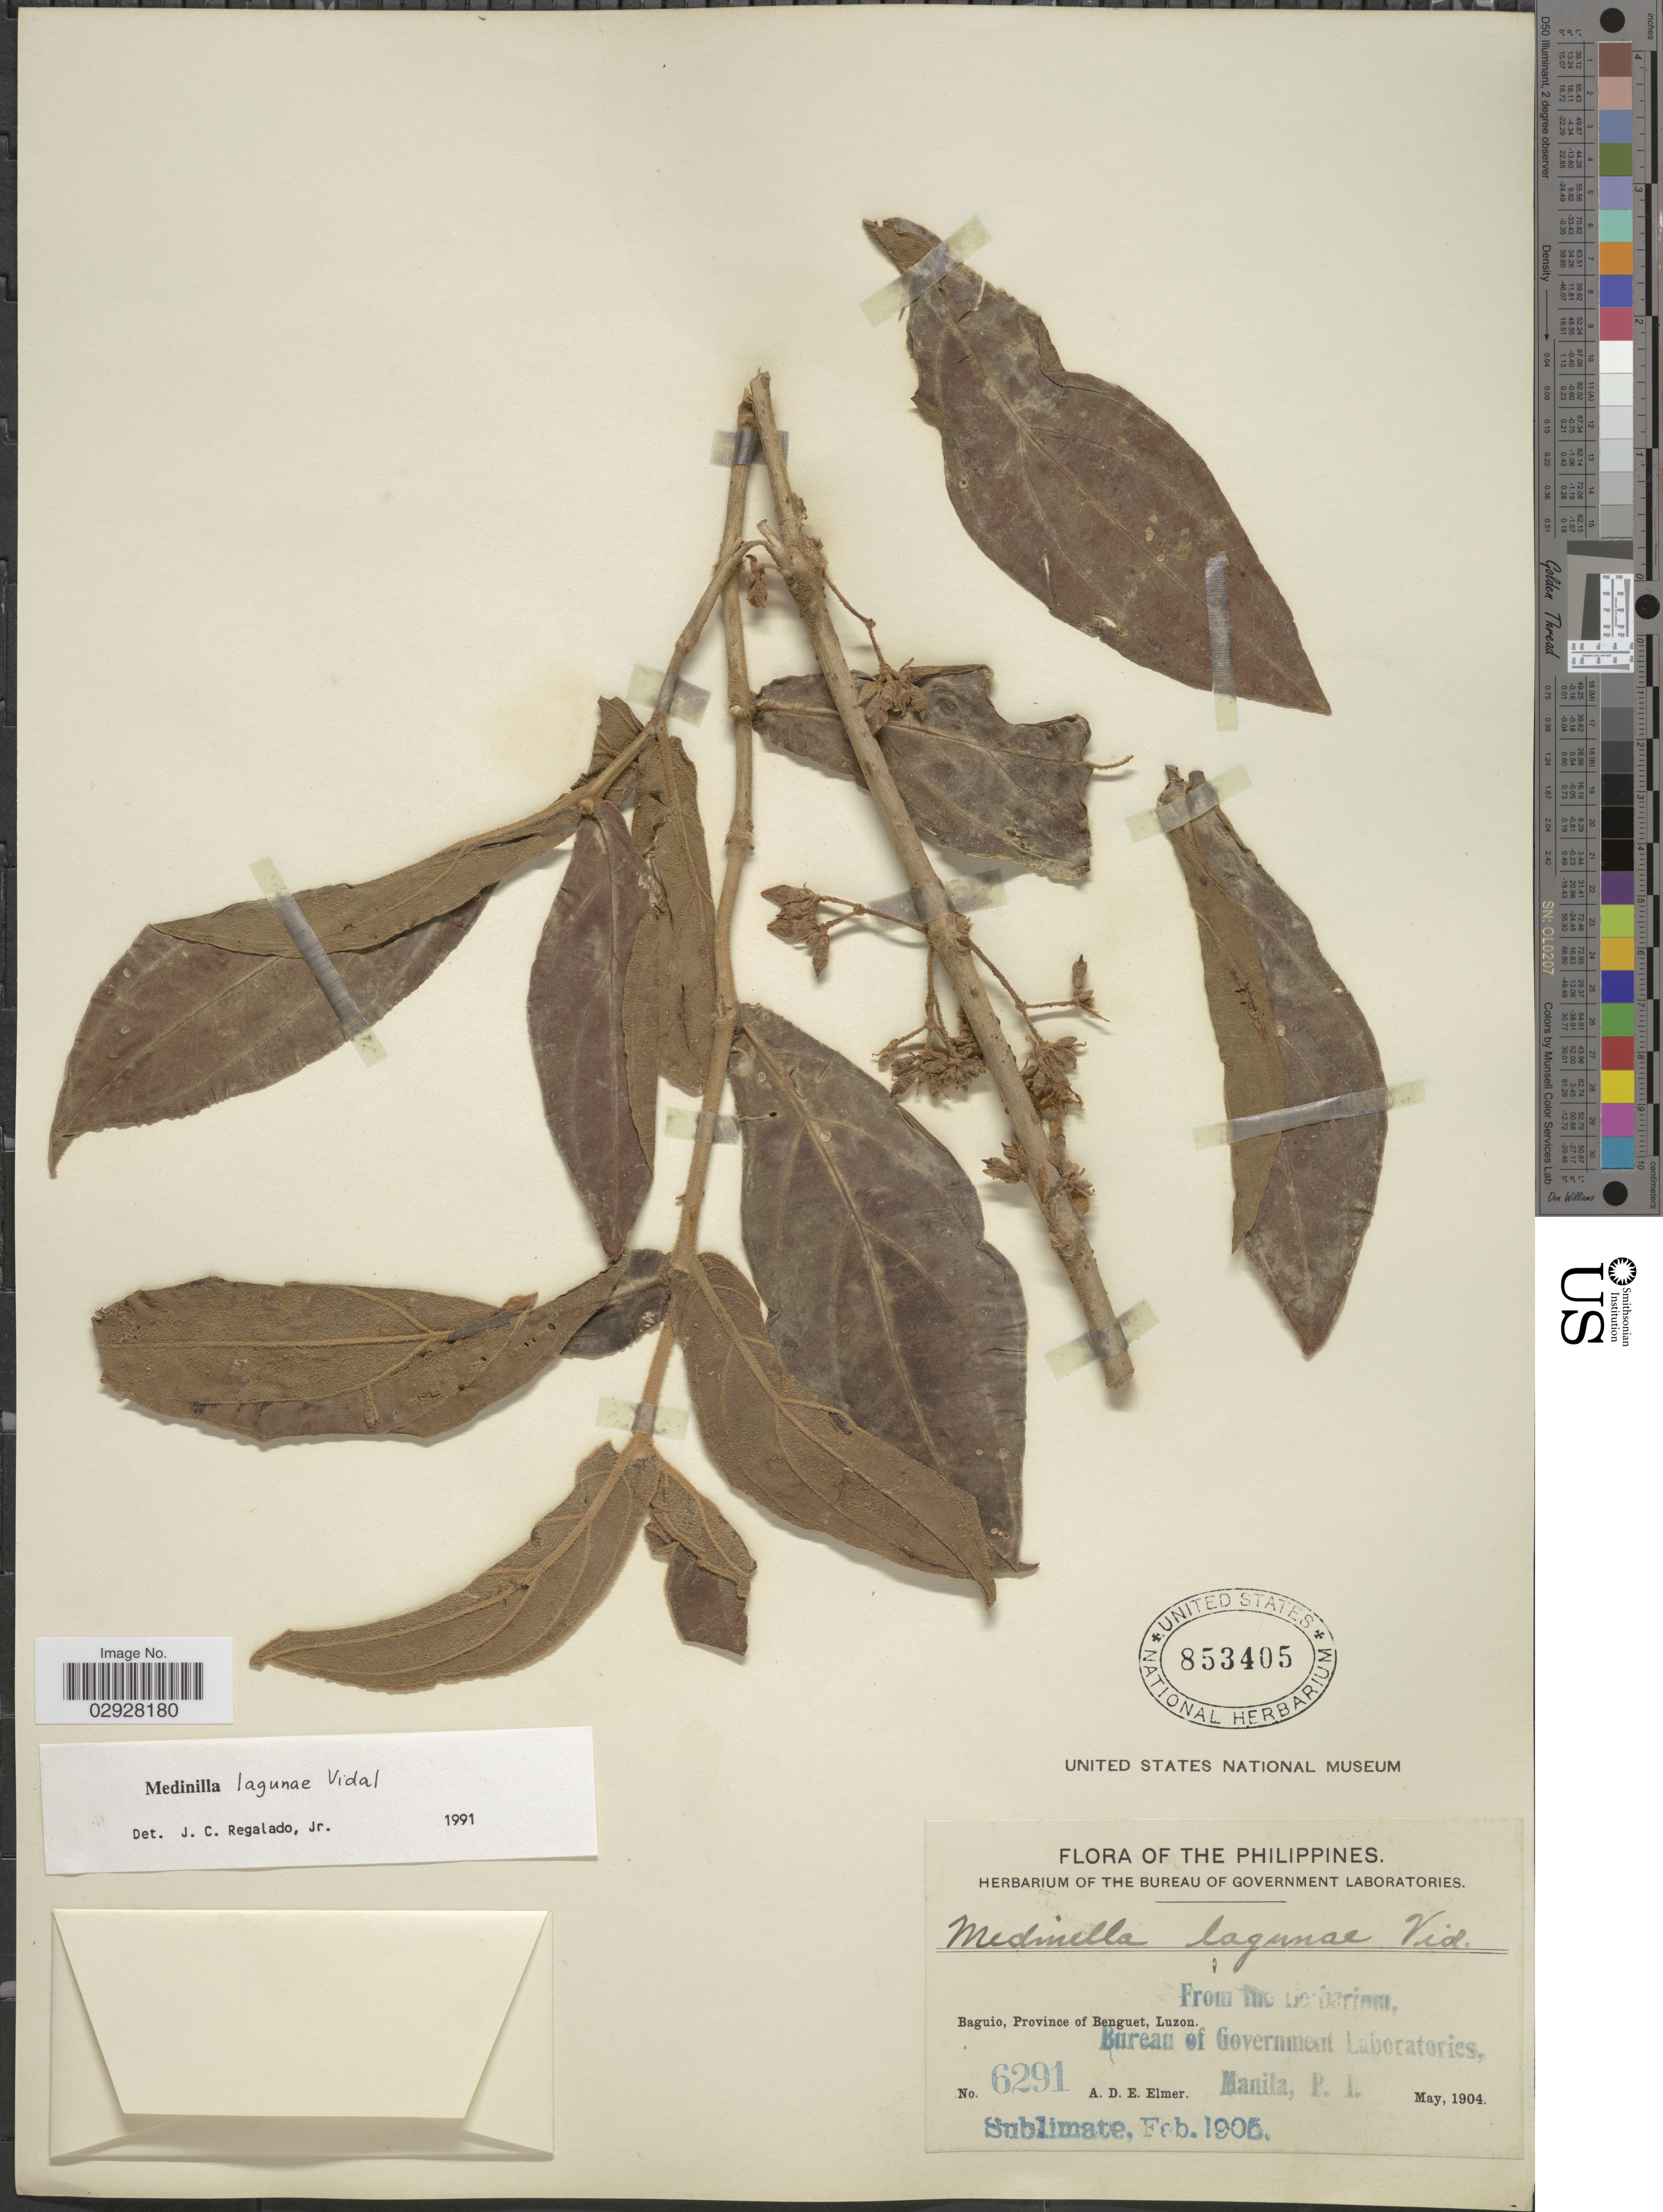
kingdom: Plantae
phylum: Tracheophyta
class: Magnoliopsida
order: Myrtales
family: Melastomataceae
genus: Medinilla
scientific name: Medinilla lagunae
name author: S. Vidal & Fern.-Vill.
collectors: A. D. E. Elmer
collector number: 6291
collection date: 1904-05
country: Philippines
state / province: Cordillera (Administrative Region)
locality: Baguio, Province of Benguet, Luzon.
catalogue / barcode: US 853405